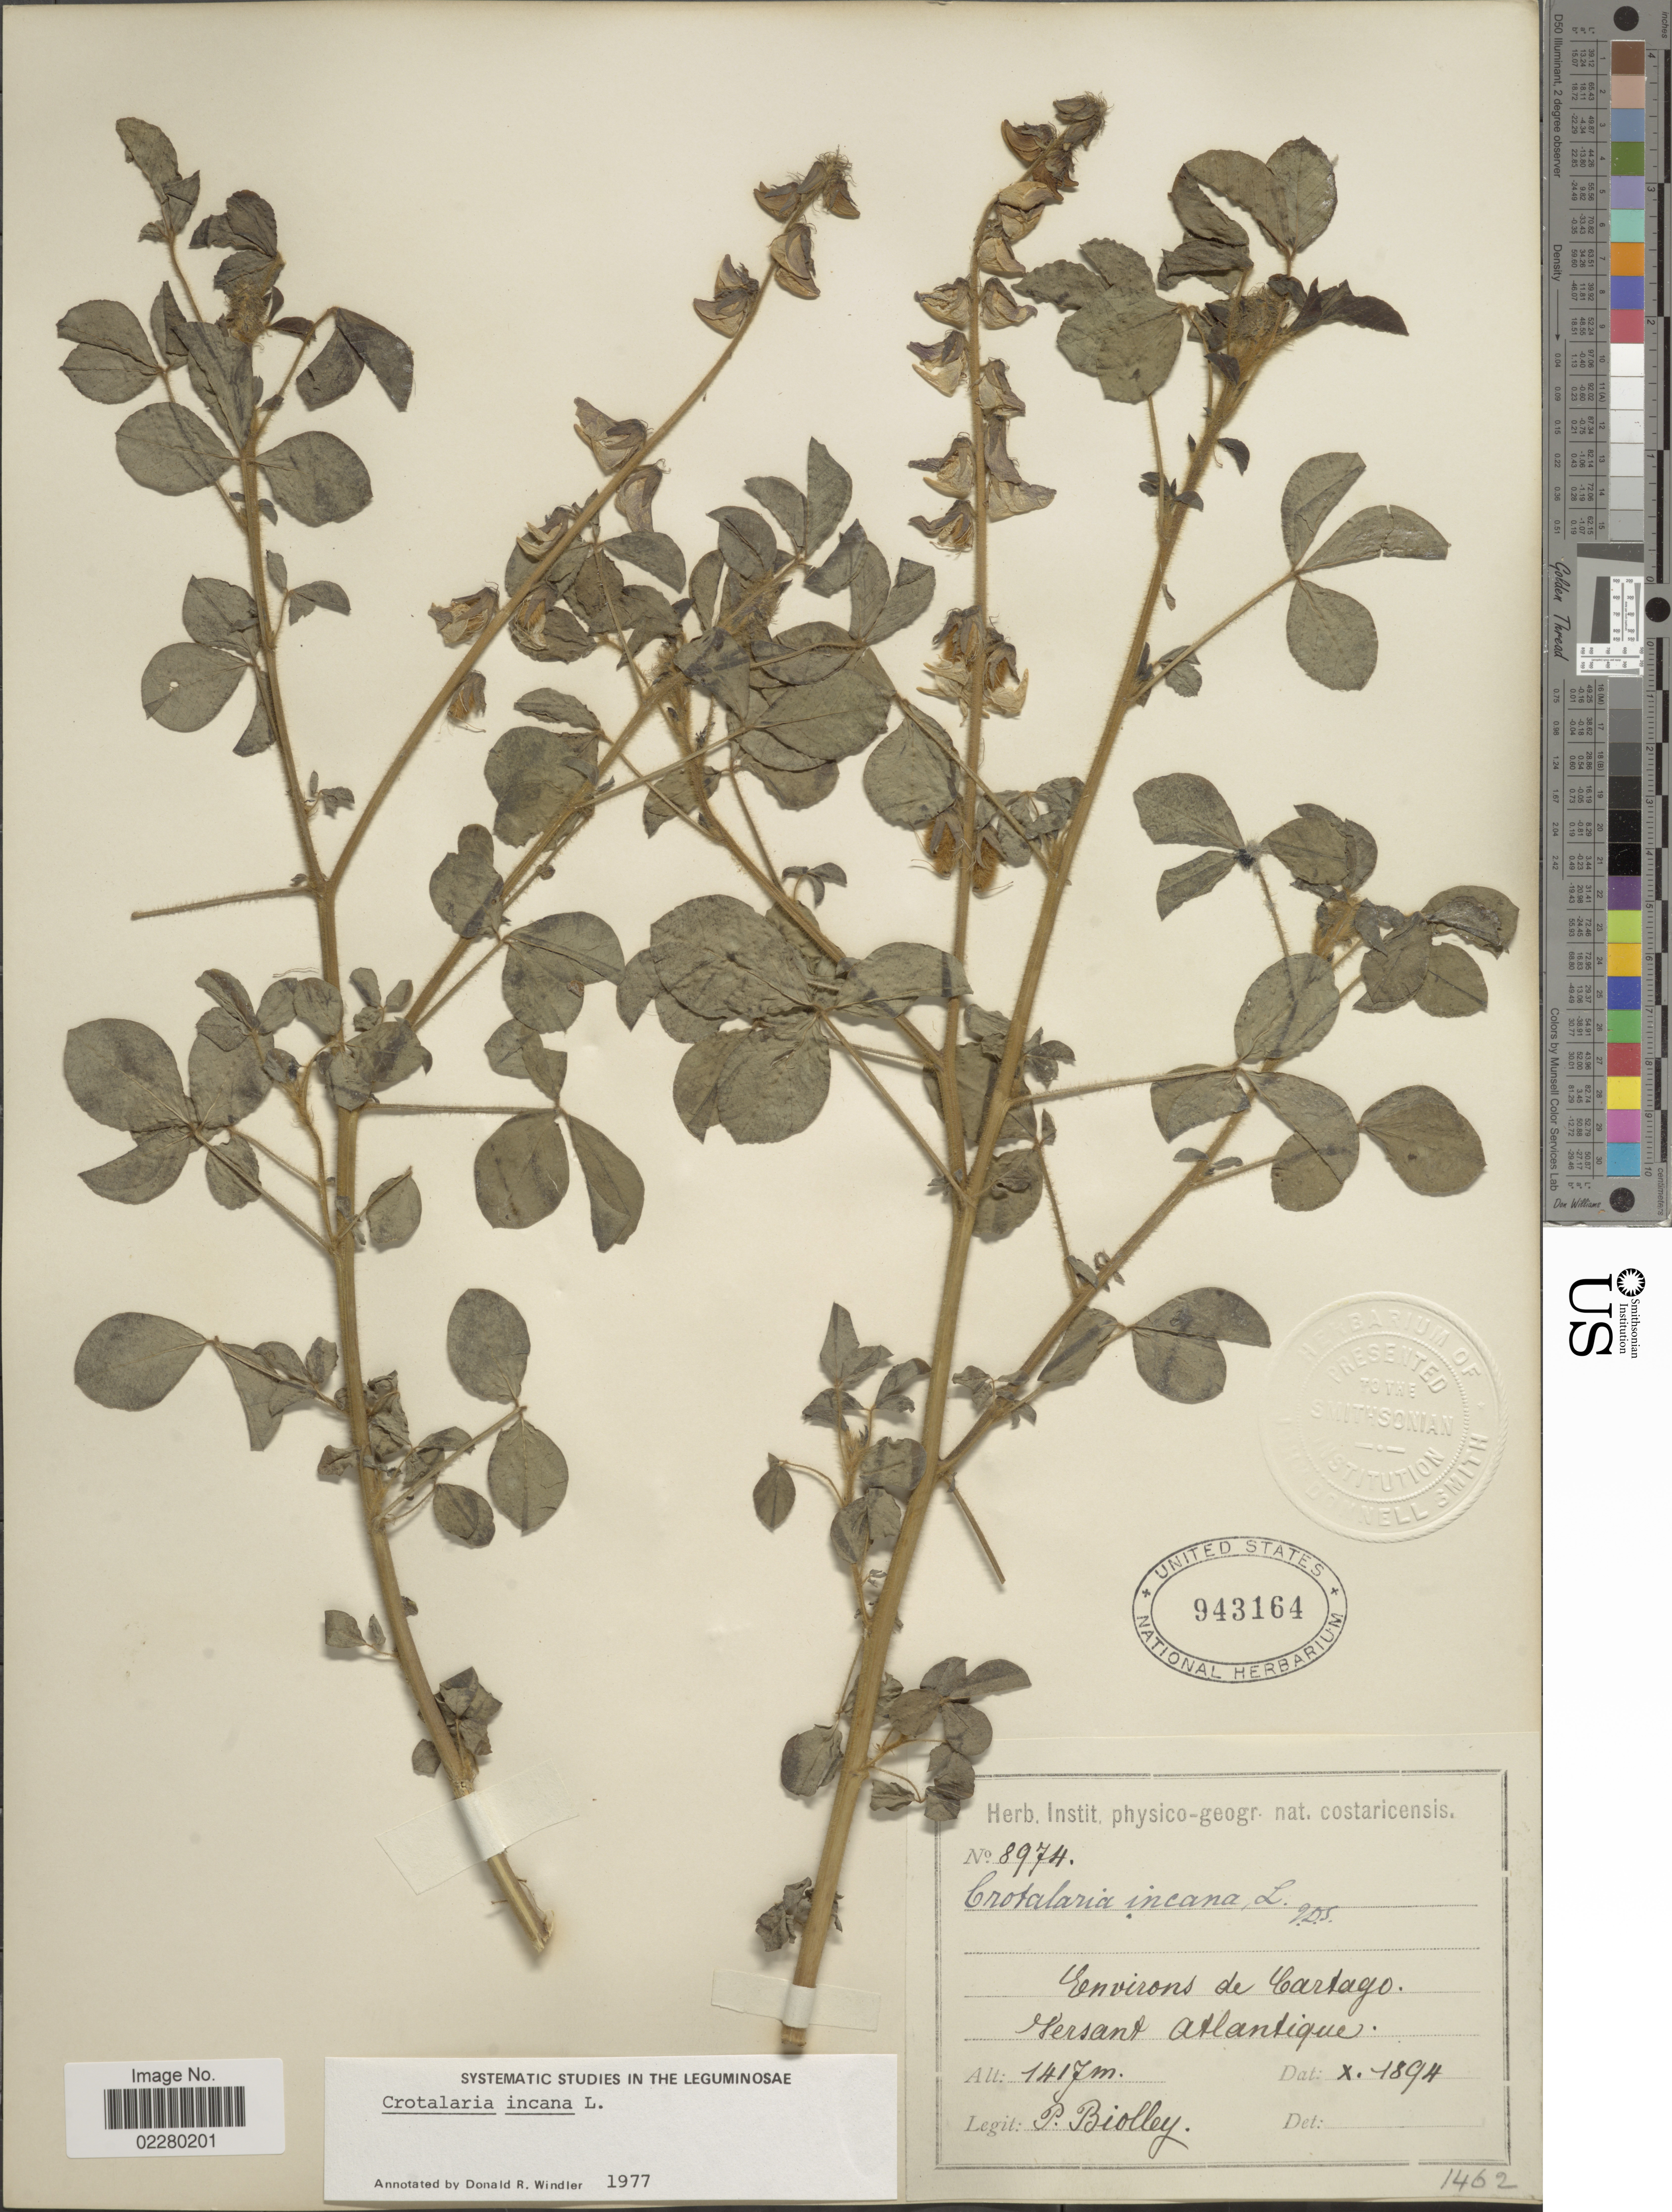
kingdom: Plantae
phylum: Tracheophyta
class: Magnoliopsida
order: Fabales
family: Fabaceae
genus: Crotalaria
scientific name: Crotalaria incana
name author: L.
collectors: P. Biolley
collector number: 8974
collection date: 1894-10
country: Costa Rica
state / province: Cartago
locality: Environs de Cartago. Versant Atlantique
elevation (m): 1417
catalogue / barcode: US 943164